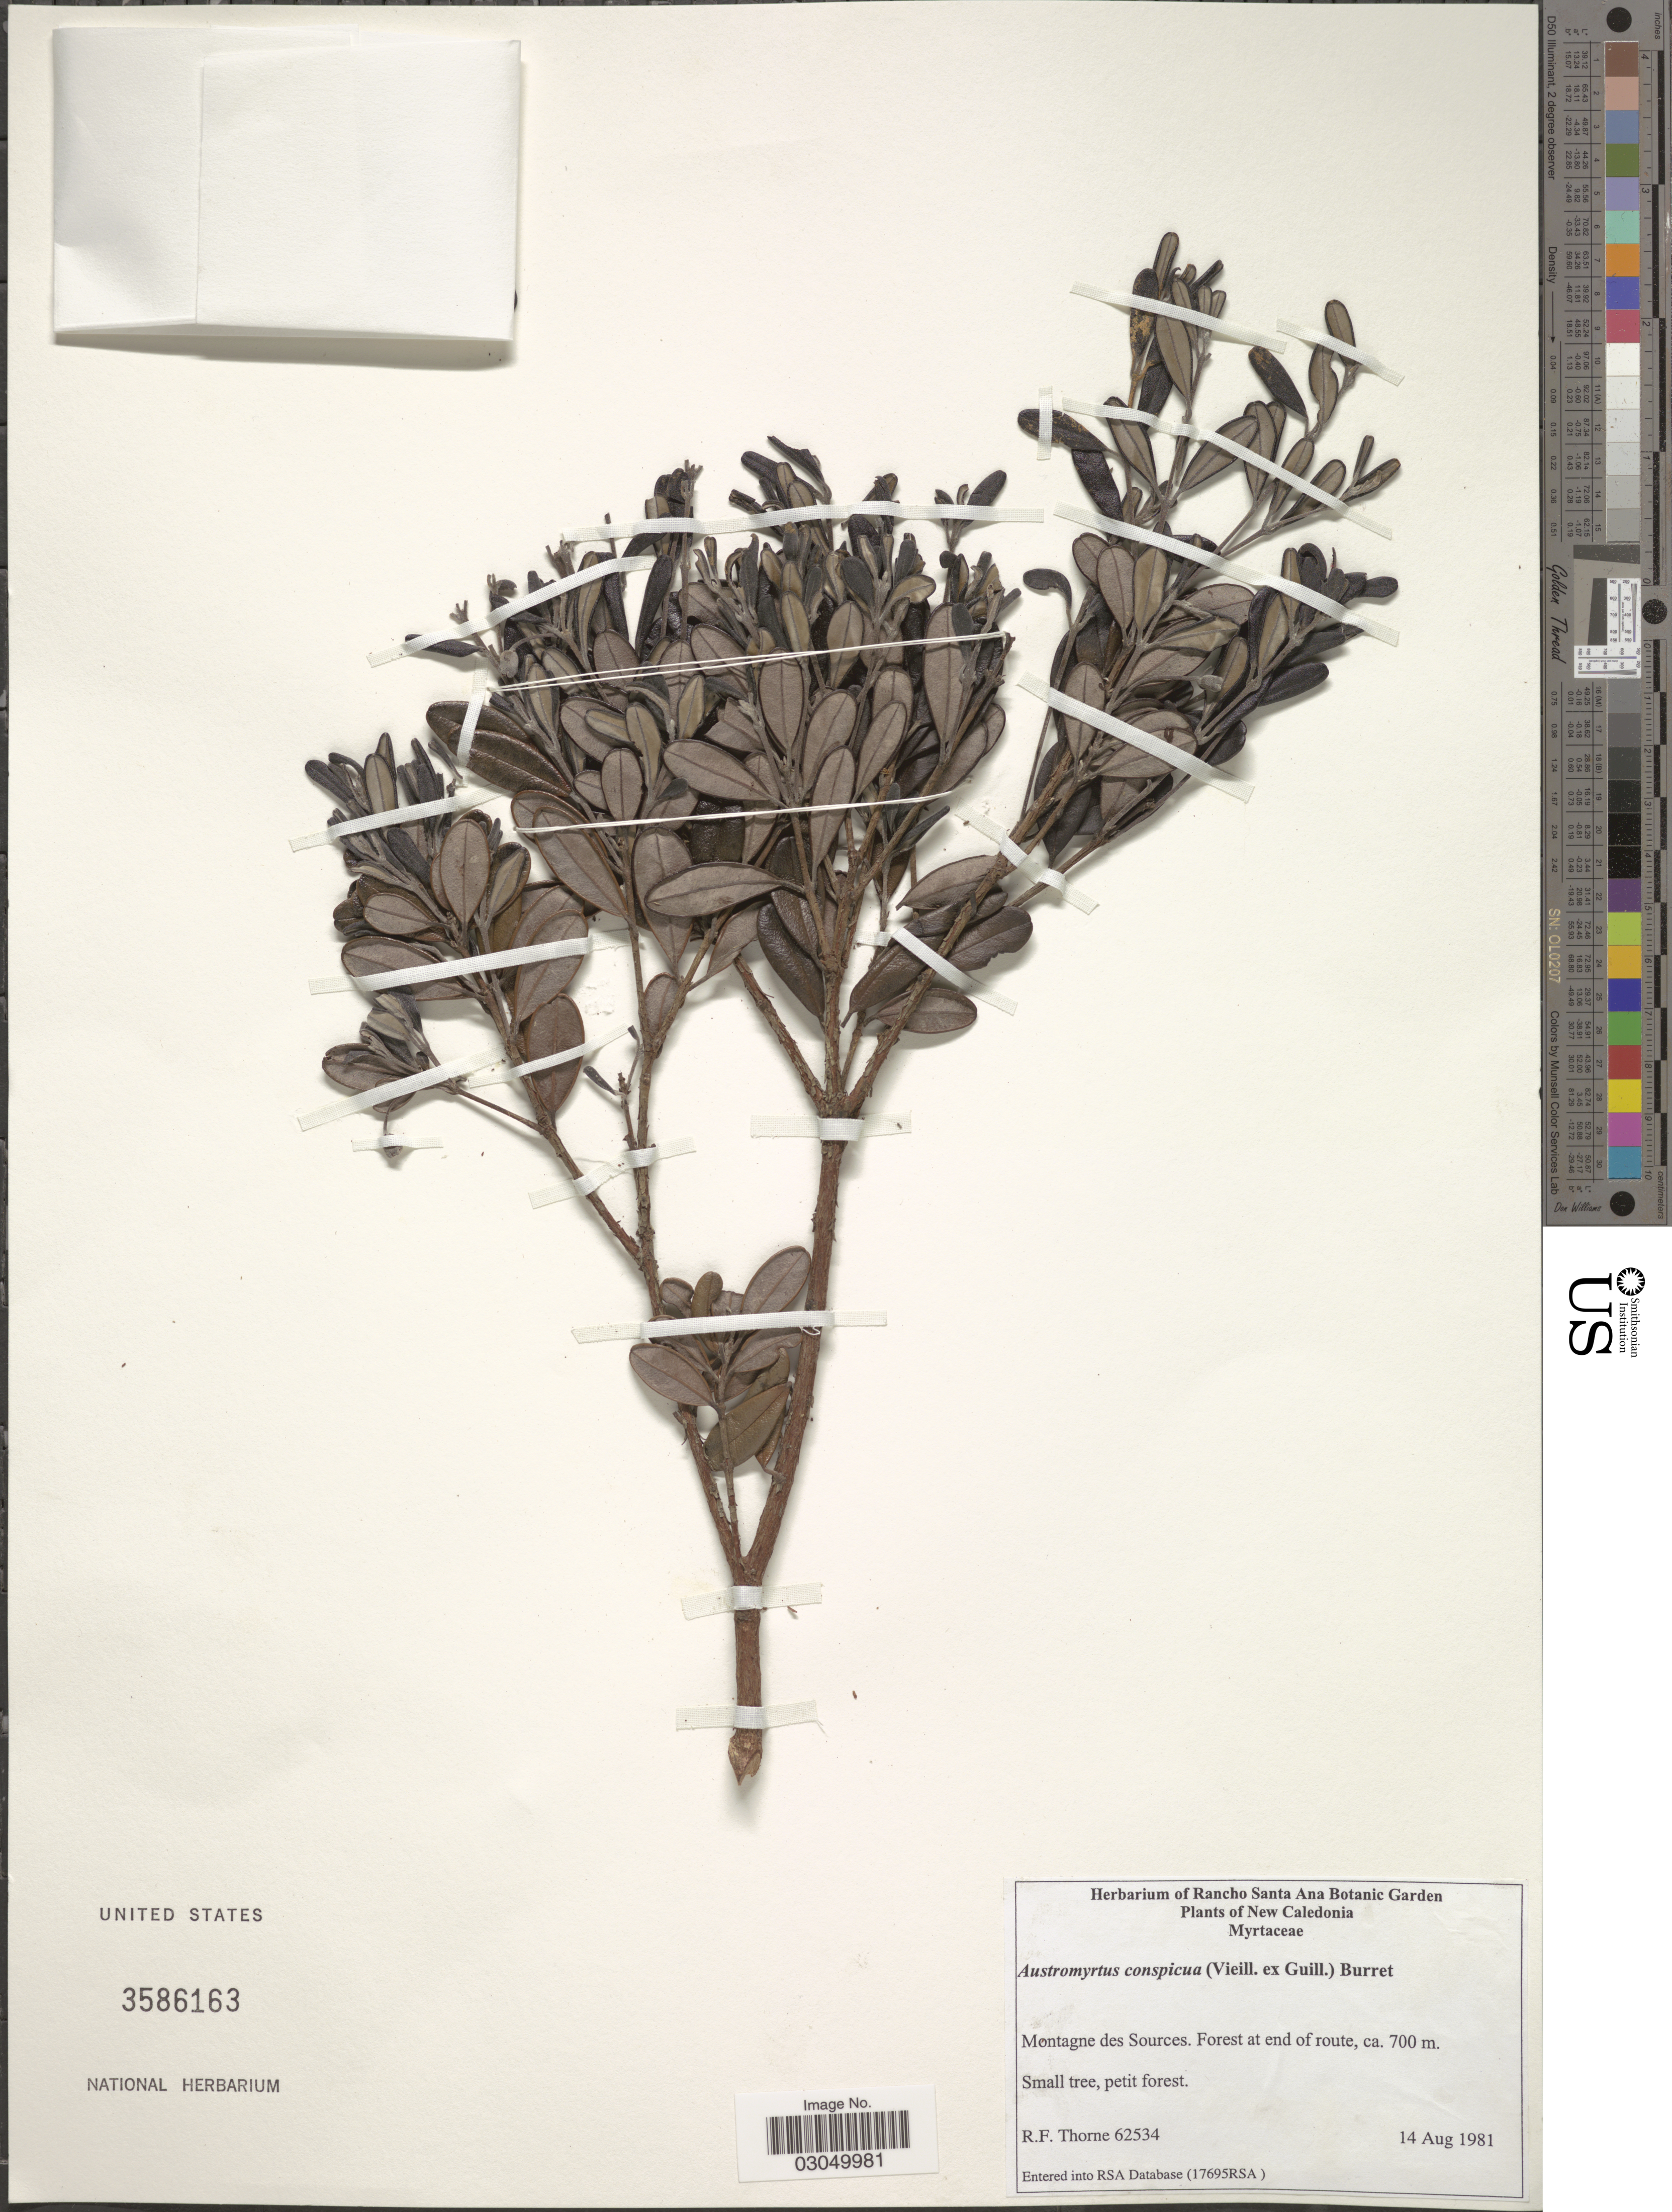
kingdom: Plantae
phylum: Tracheophyta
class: Magnoliopsida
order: Myrtales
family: Myrtaceae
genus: Austromyrtus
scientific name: Austromyrtus conspicua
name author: (Vieill. ex Guillaumin) Burret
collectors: R. Thorne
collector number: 62534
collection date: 1981-08-14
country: New Caledonia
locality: Montagne des Sources. Forest at end of route.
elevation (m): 700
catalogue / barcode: US 3586163